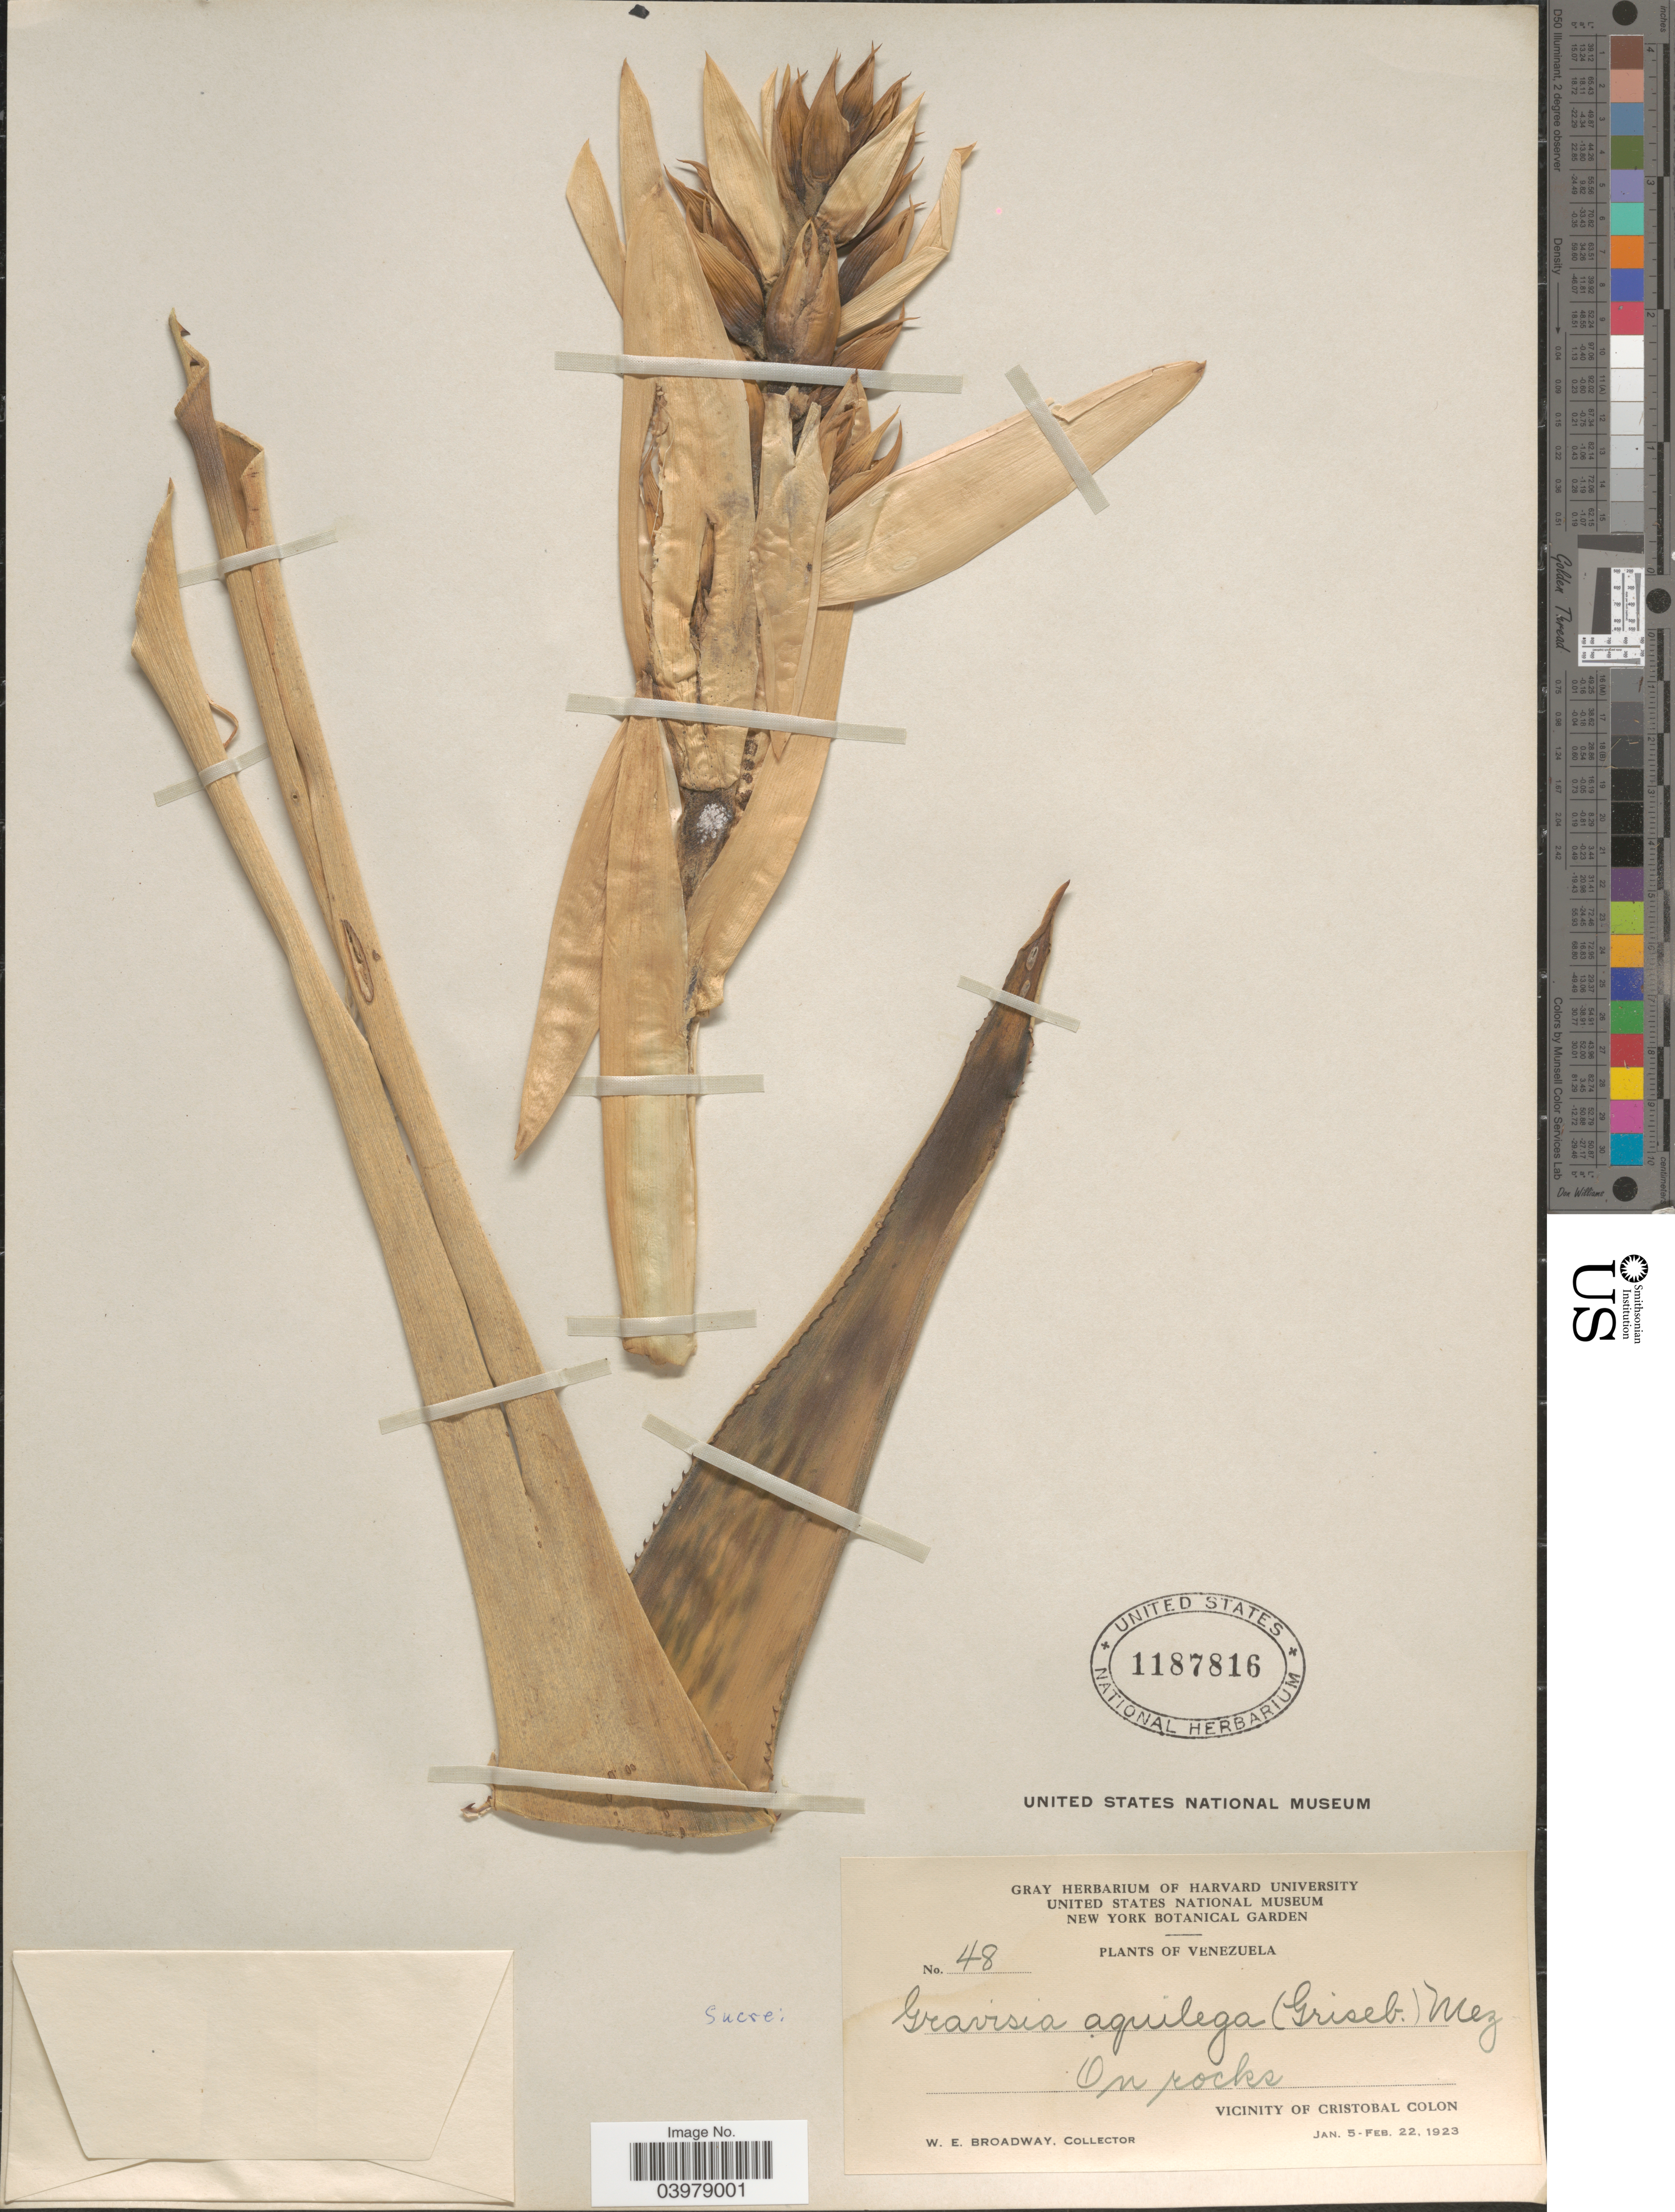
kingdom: Plantae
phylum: Tracheophyta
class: Liliopsida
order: Poales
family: Bromeliaceae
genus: Aechmea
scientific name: Aechmea aquilega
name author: (Salisb.) Griseb.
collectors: W. E. Broadway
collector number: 48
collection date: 1923-01-05/1923-02-22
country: Venezuela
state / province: Sucre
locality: Vicinity of Cristobal Colon.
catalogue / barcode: US 1187816